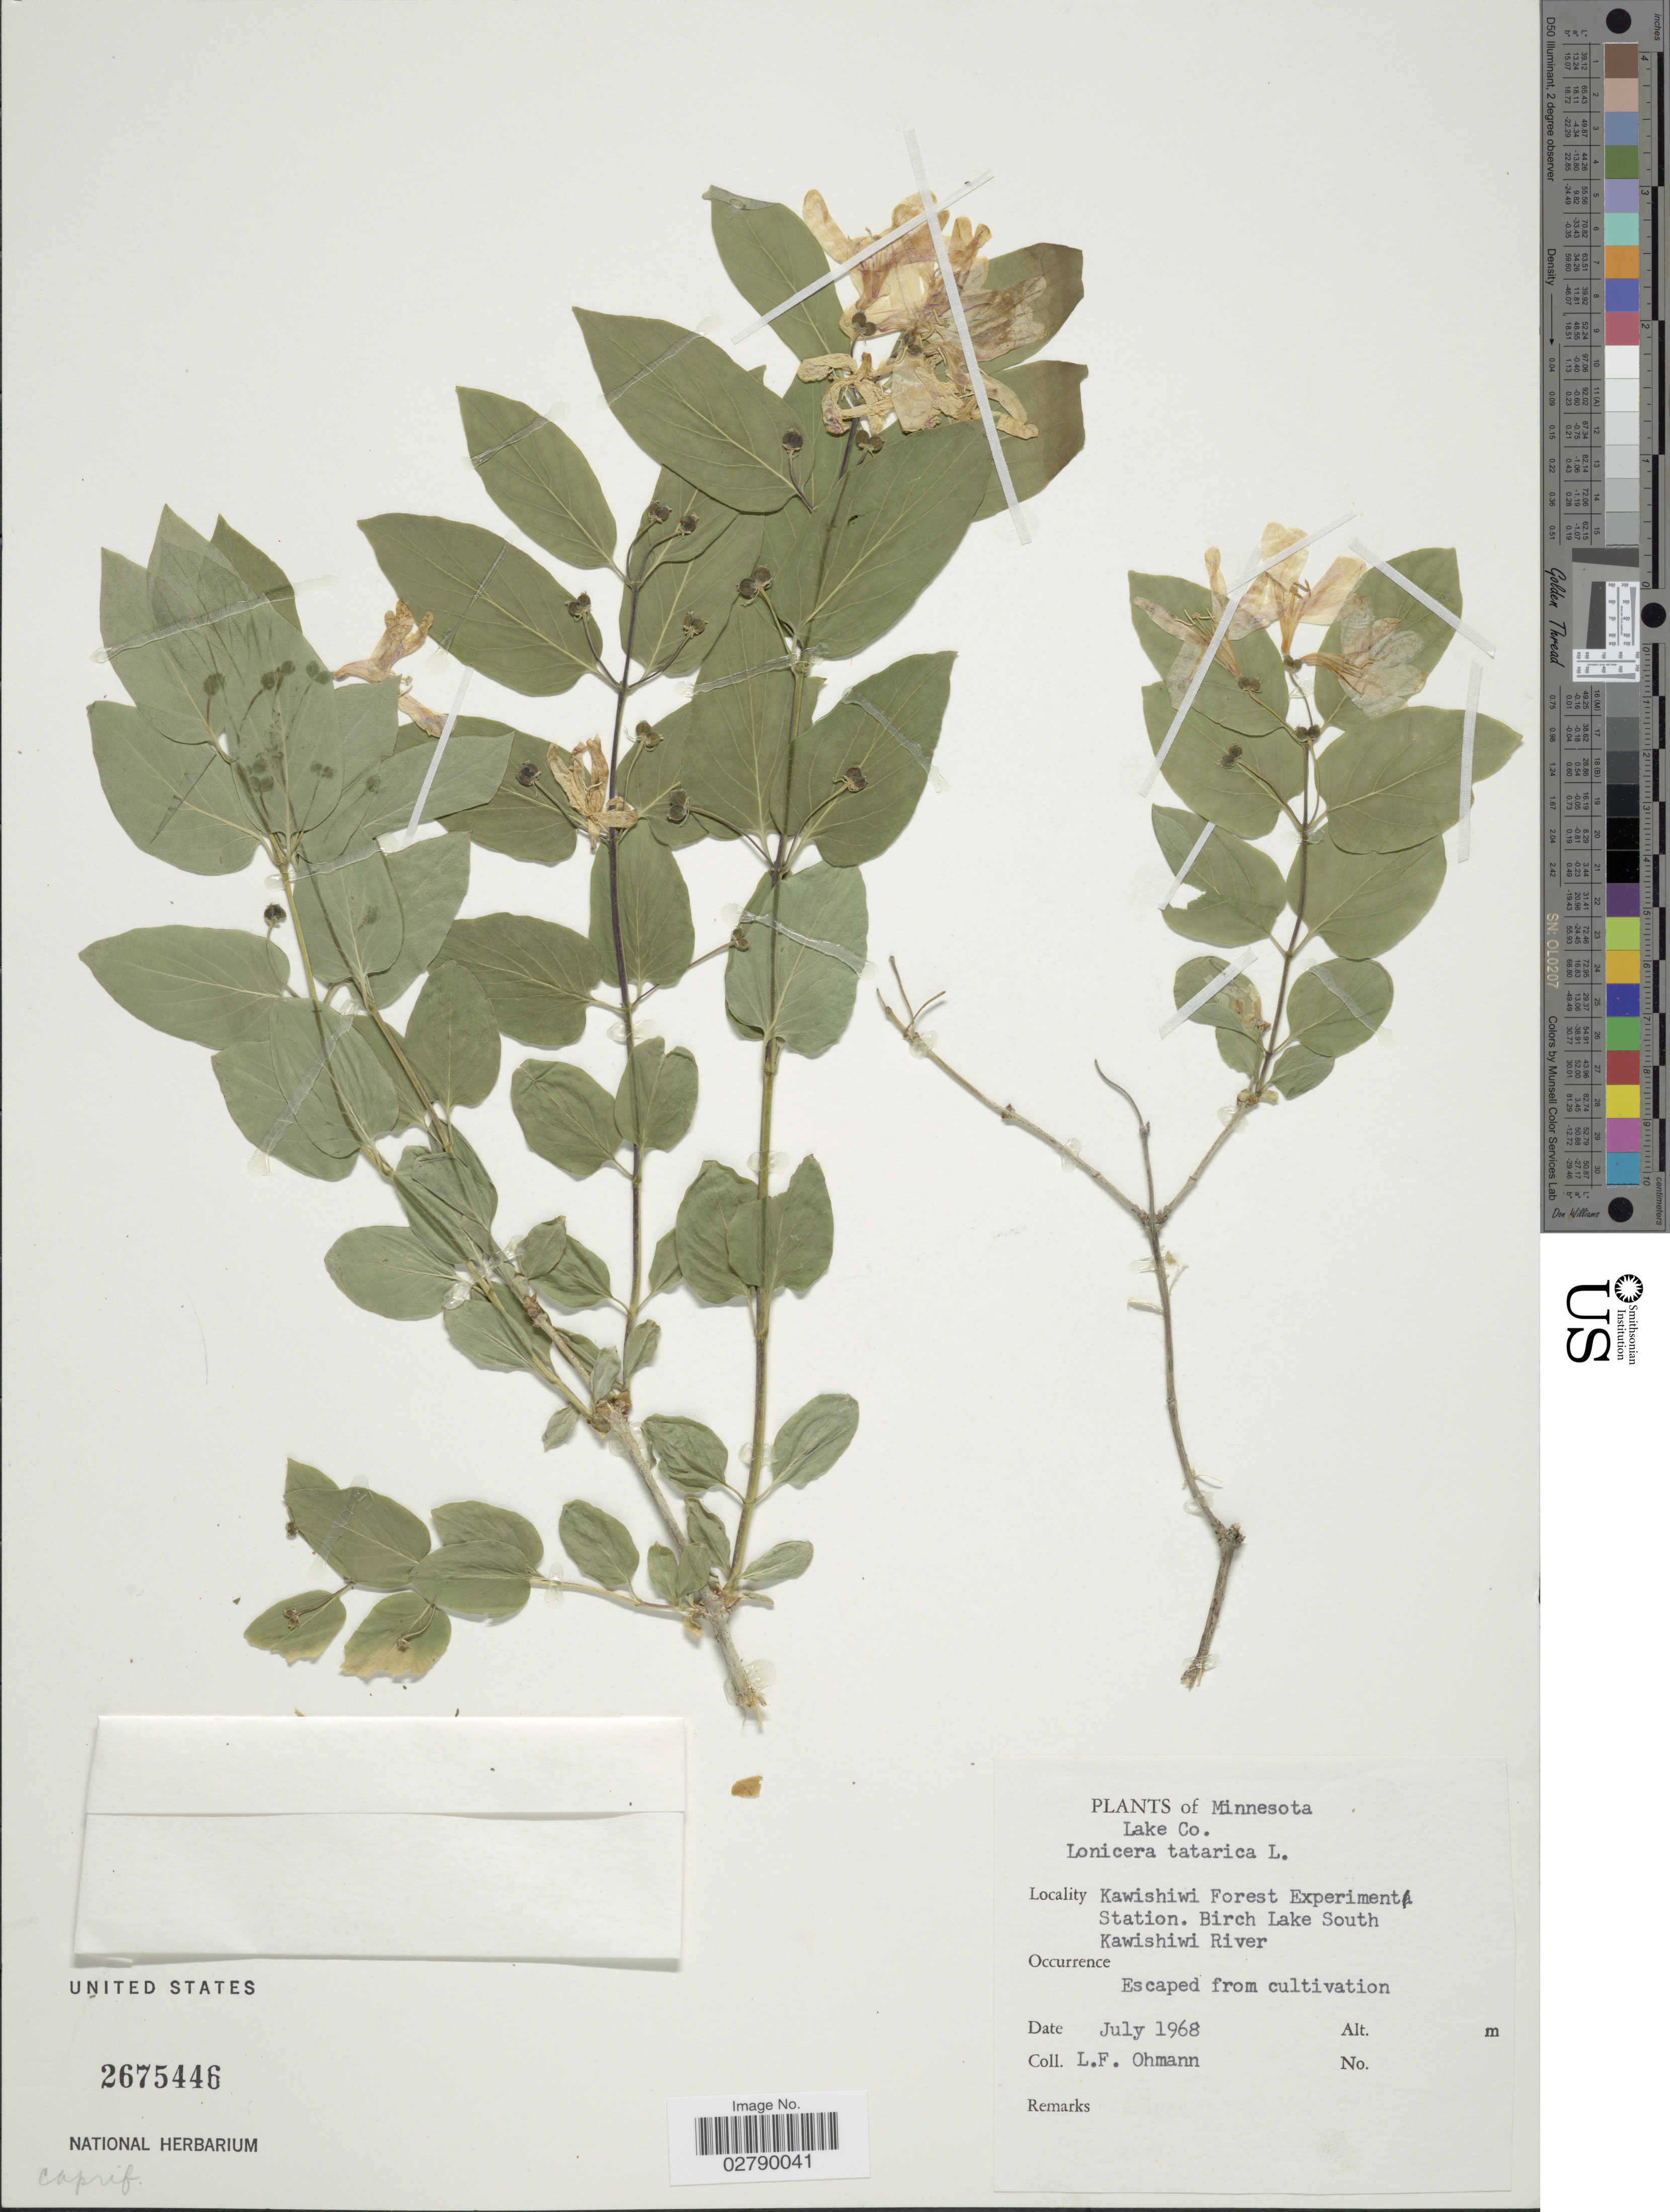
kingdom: Plantae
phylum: Tracheophyta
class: Magnoliopsida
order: Dipsacales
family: Caprifoliaceae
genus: Lonicera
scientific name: Lonicera tatarica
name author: L.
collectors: L. Ohmann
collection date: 1968-07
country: United States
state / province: Minnesota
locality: Lake Co. Kawishiwi Forest Experiment Station. Birch Lake South Kawishiwi River.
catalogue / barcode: US 2675446